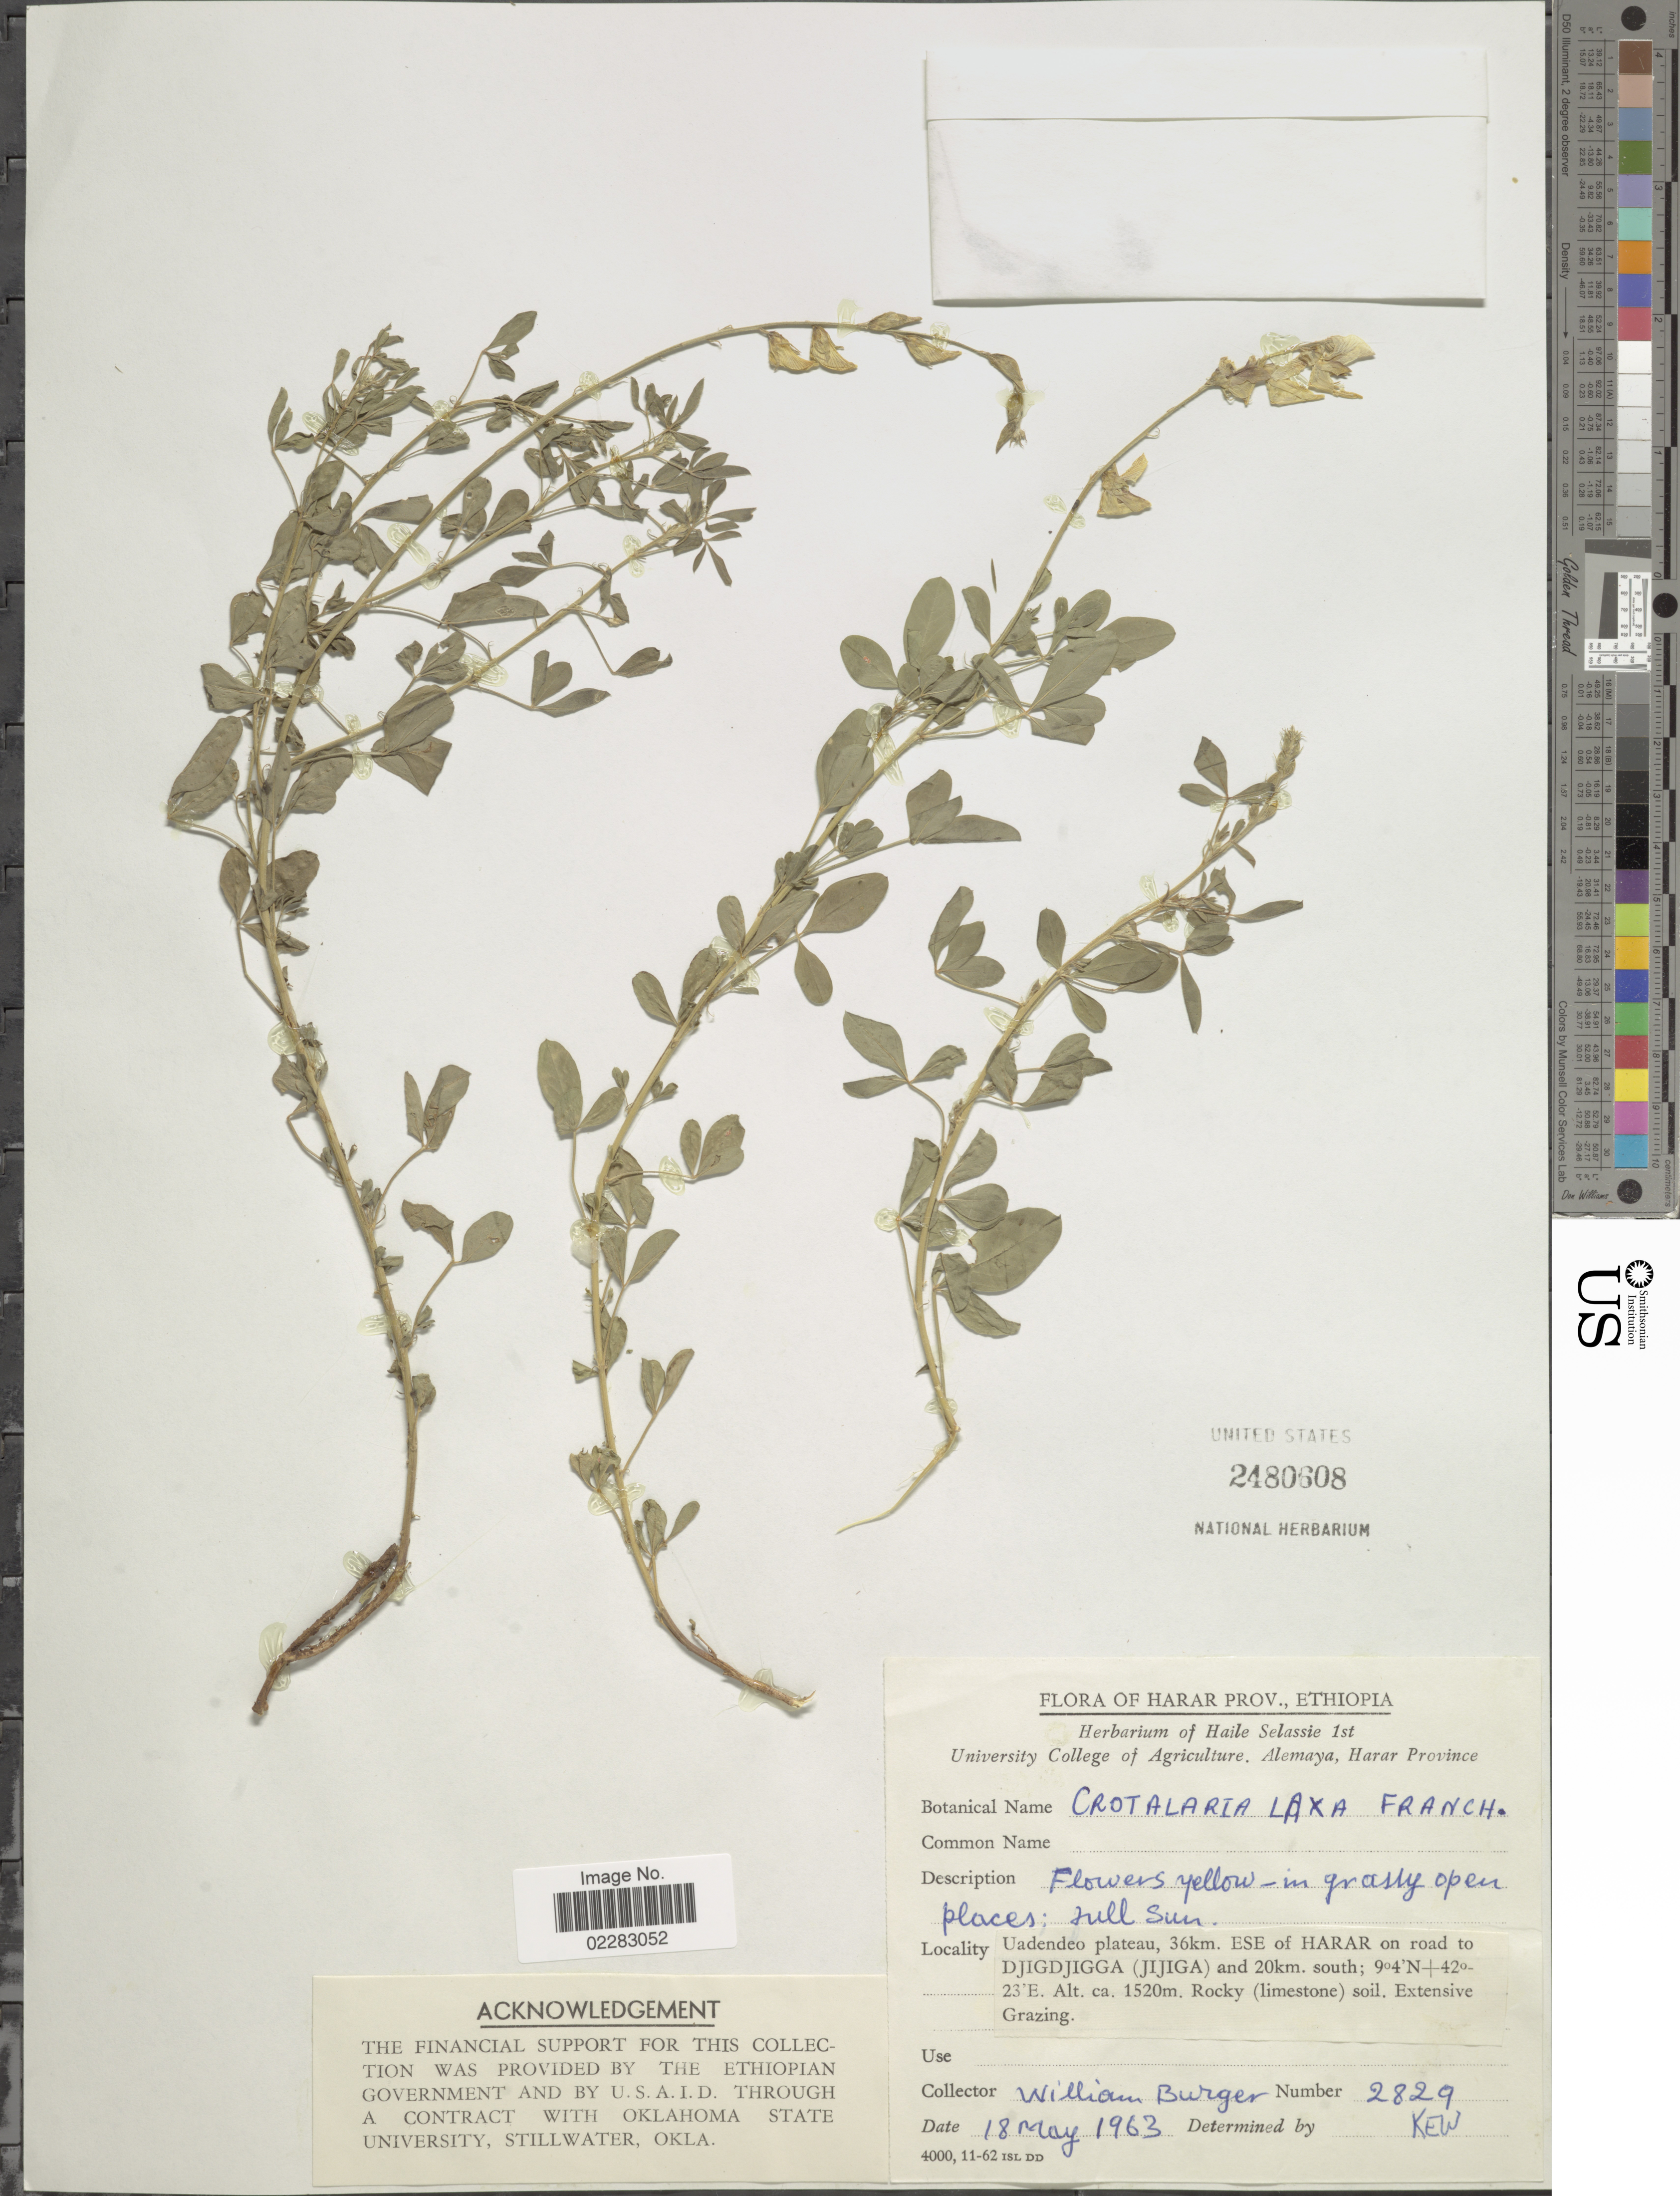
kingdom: Plantae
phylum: Tracheophyta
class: Magnoliopsida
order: Fabales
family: Fabaceae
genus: Crotalaria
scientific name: Crotalaria laxa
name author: Franch.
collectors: W. Burger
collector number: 2829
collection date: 1963-05-18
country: Ethiopia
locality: Harar Prov., Uadendeo plateau, 36km. ESE of Harar on road to Djigdjigga (Jijiga) and 20km. south.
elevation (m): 1520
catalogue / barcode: US 2480608